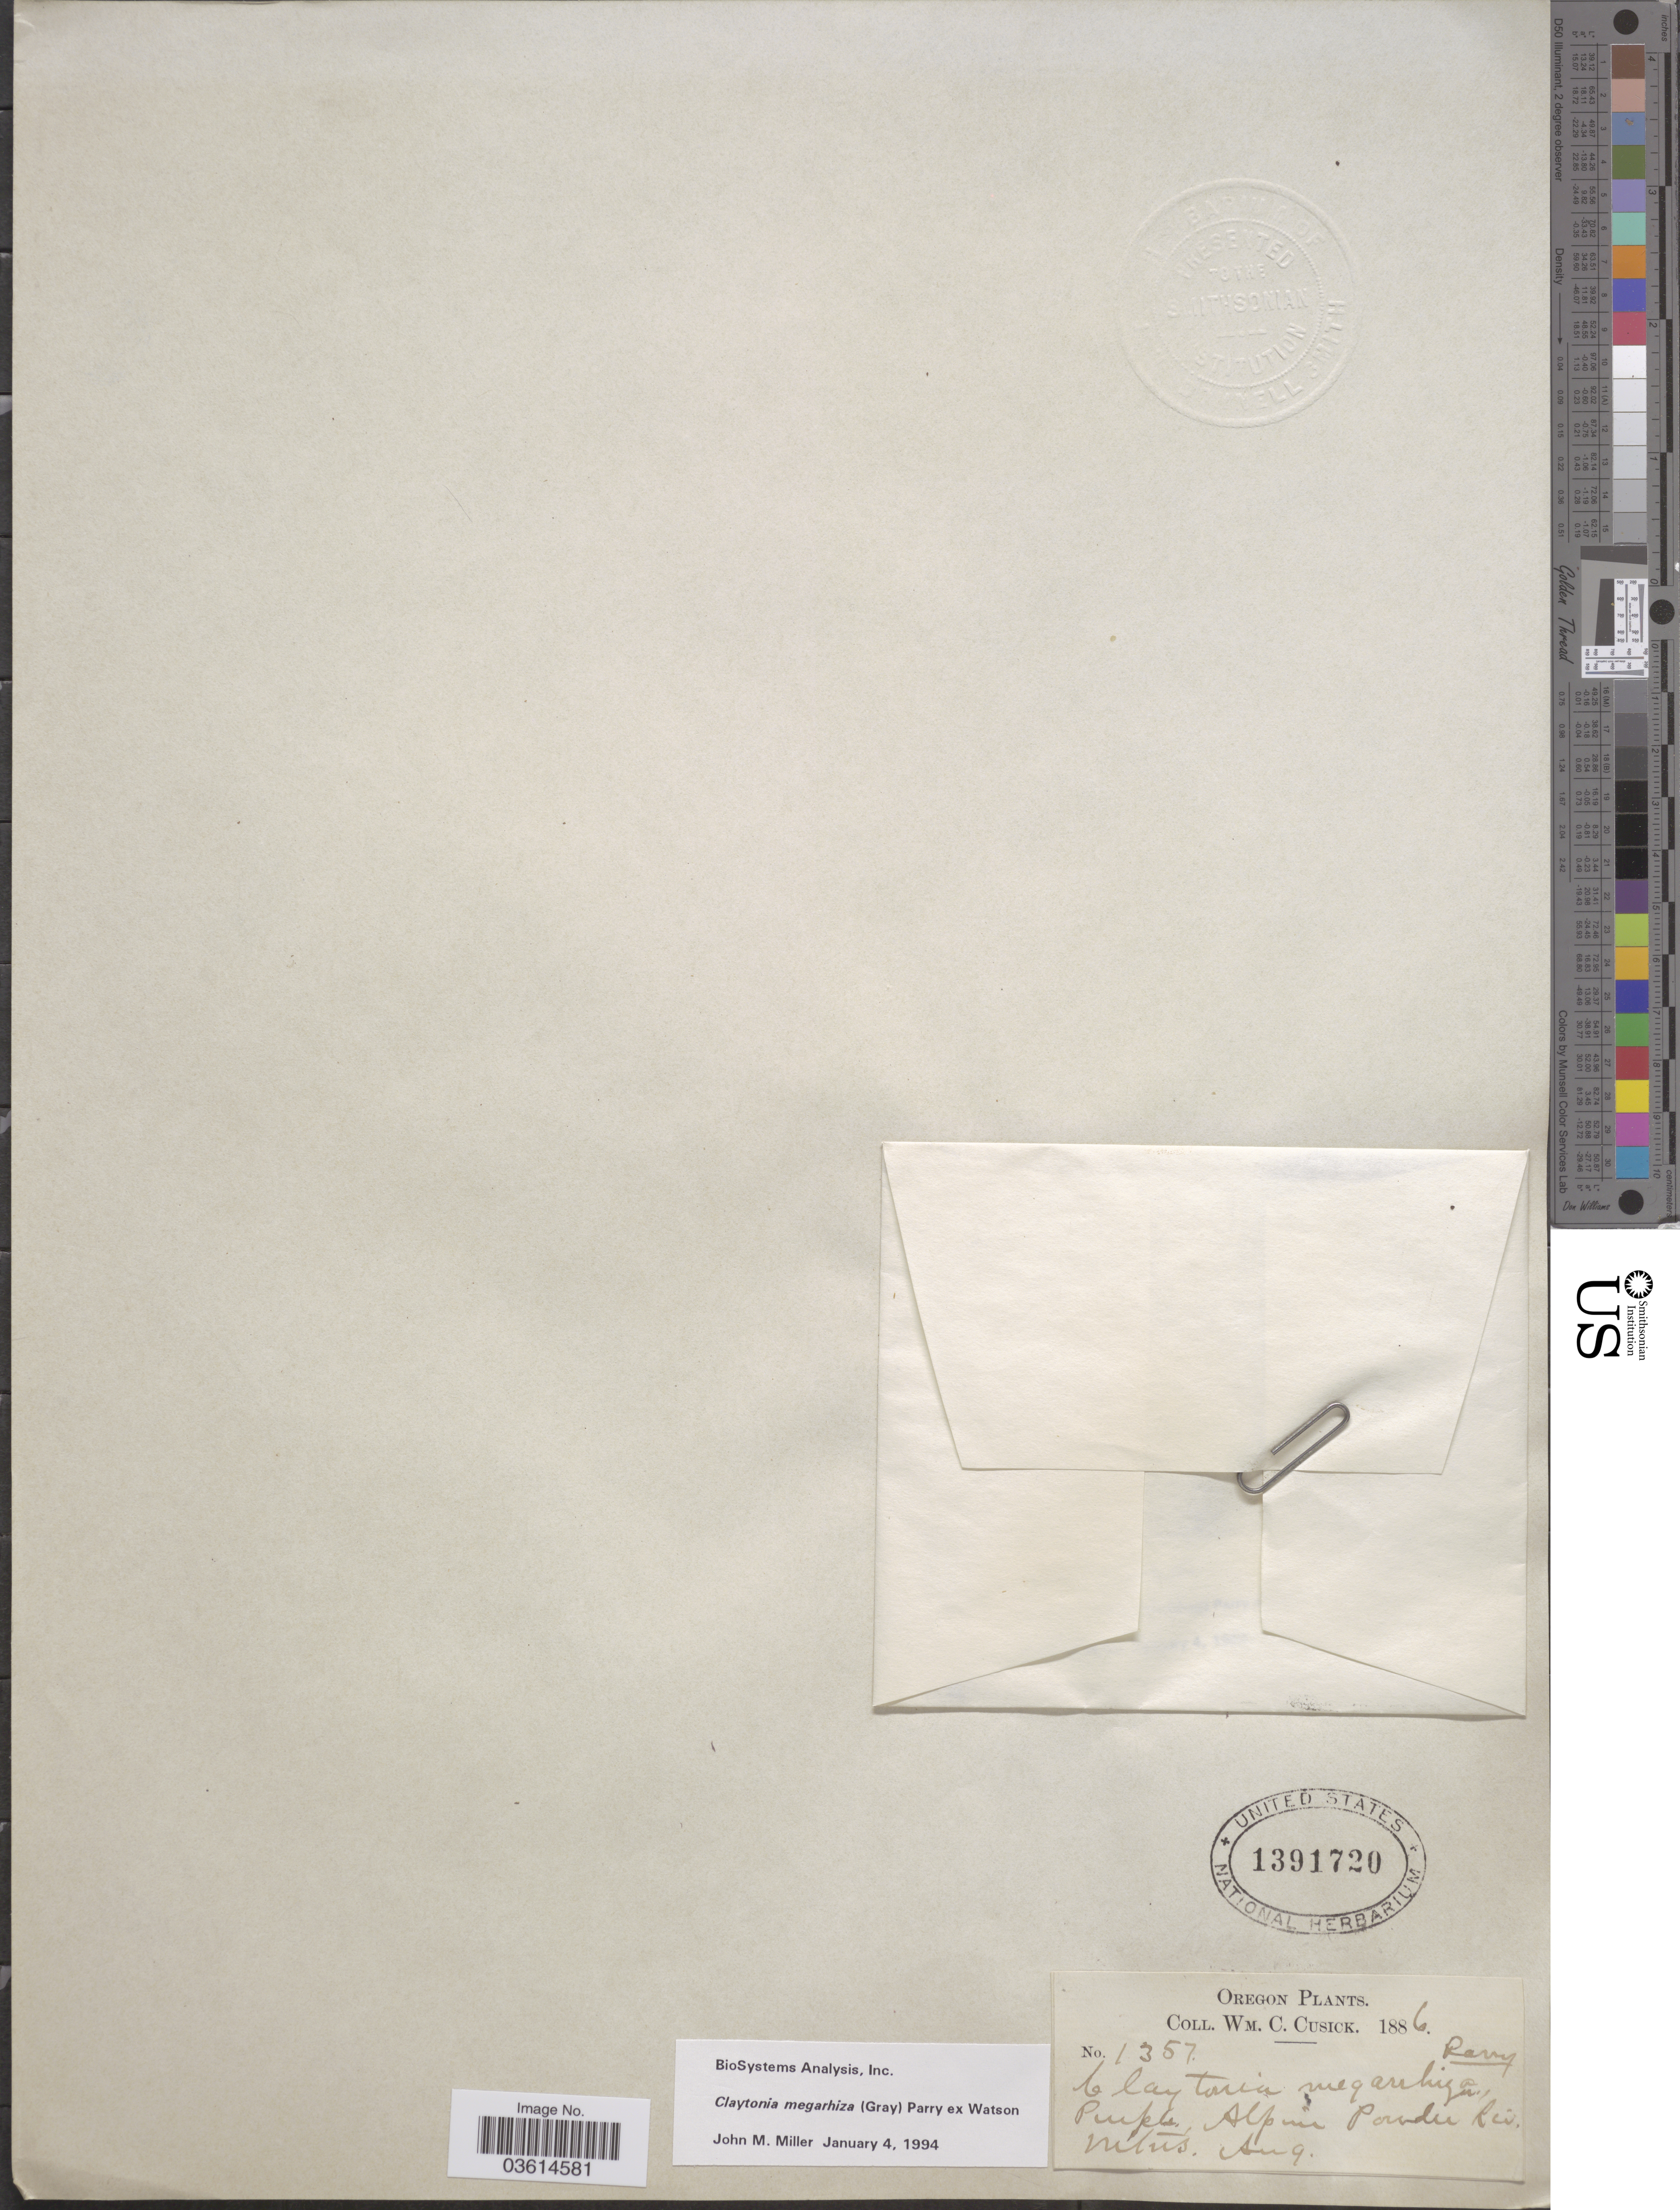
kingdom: Plantae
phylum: Tracheophyta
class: Magnoliopsida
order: Caryophyllales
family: Montiaceae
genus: Claytonia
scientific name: Claytonia megarhiza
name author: (A. Gray) Parry ex S. Watson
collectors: W. C. Cusick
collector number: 1357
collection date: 1886-08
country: United States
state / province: Oregon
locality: Alpine Powder Riv. Mtn's.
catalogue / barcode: US 1391720